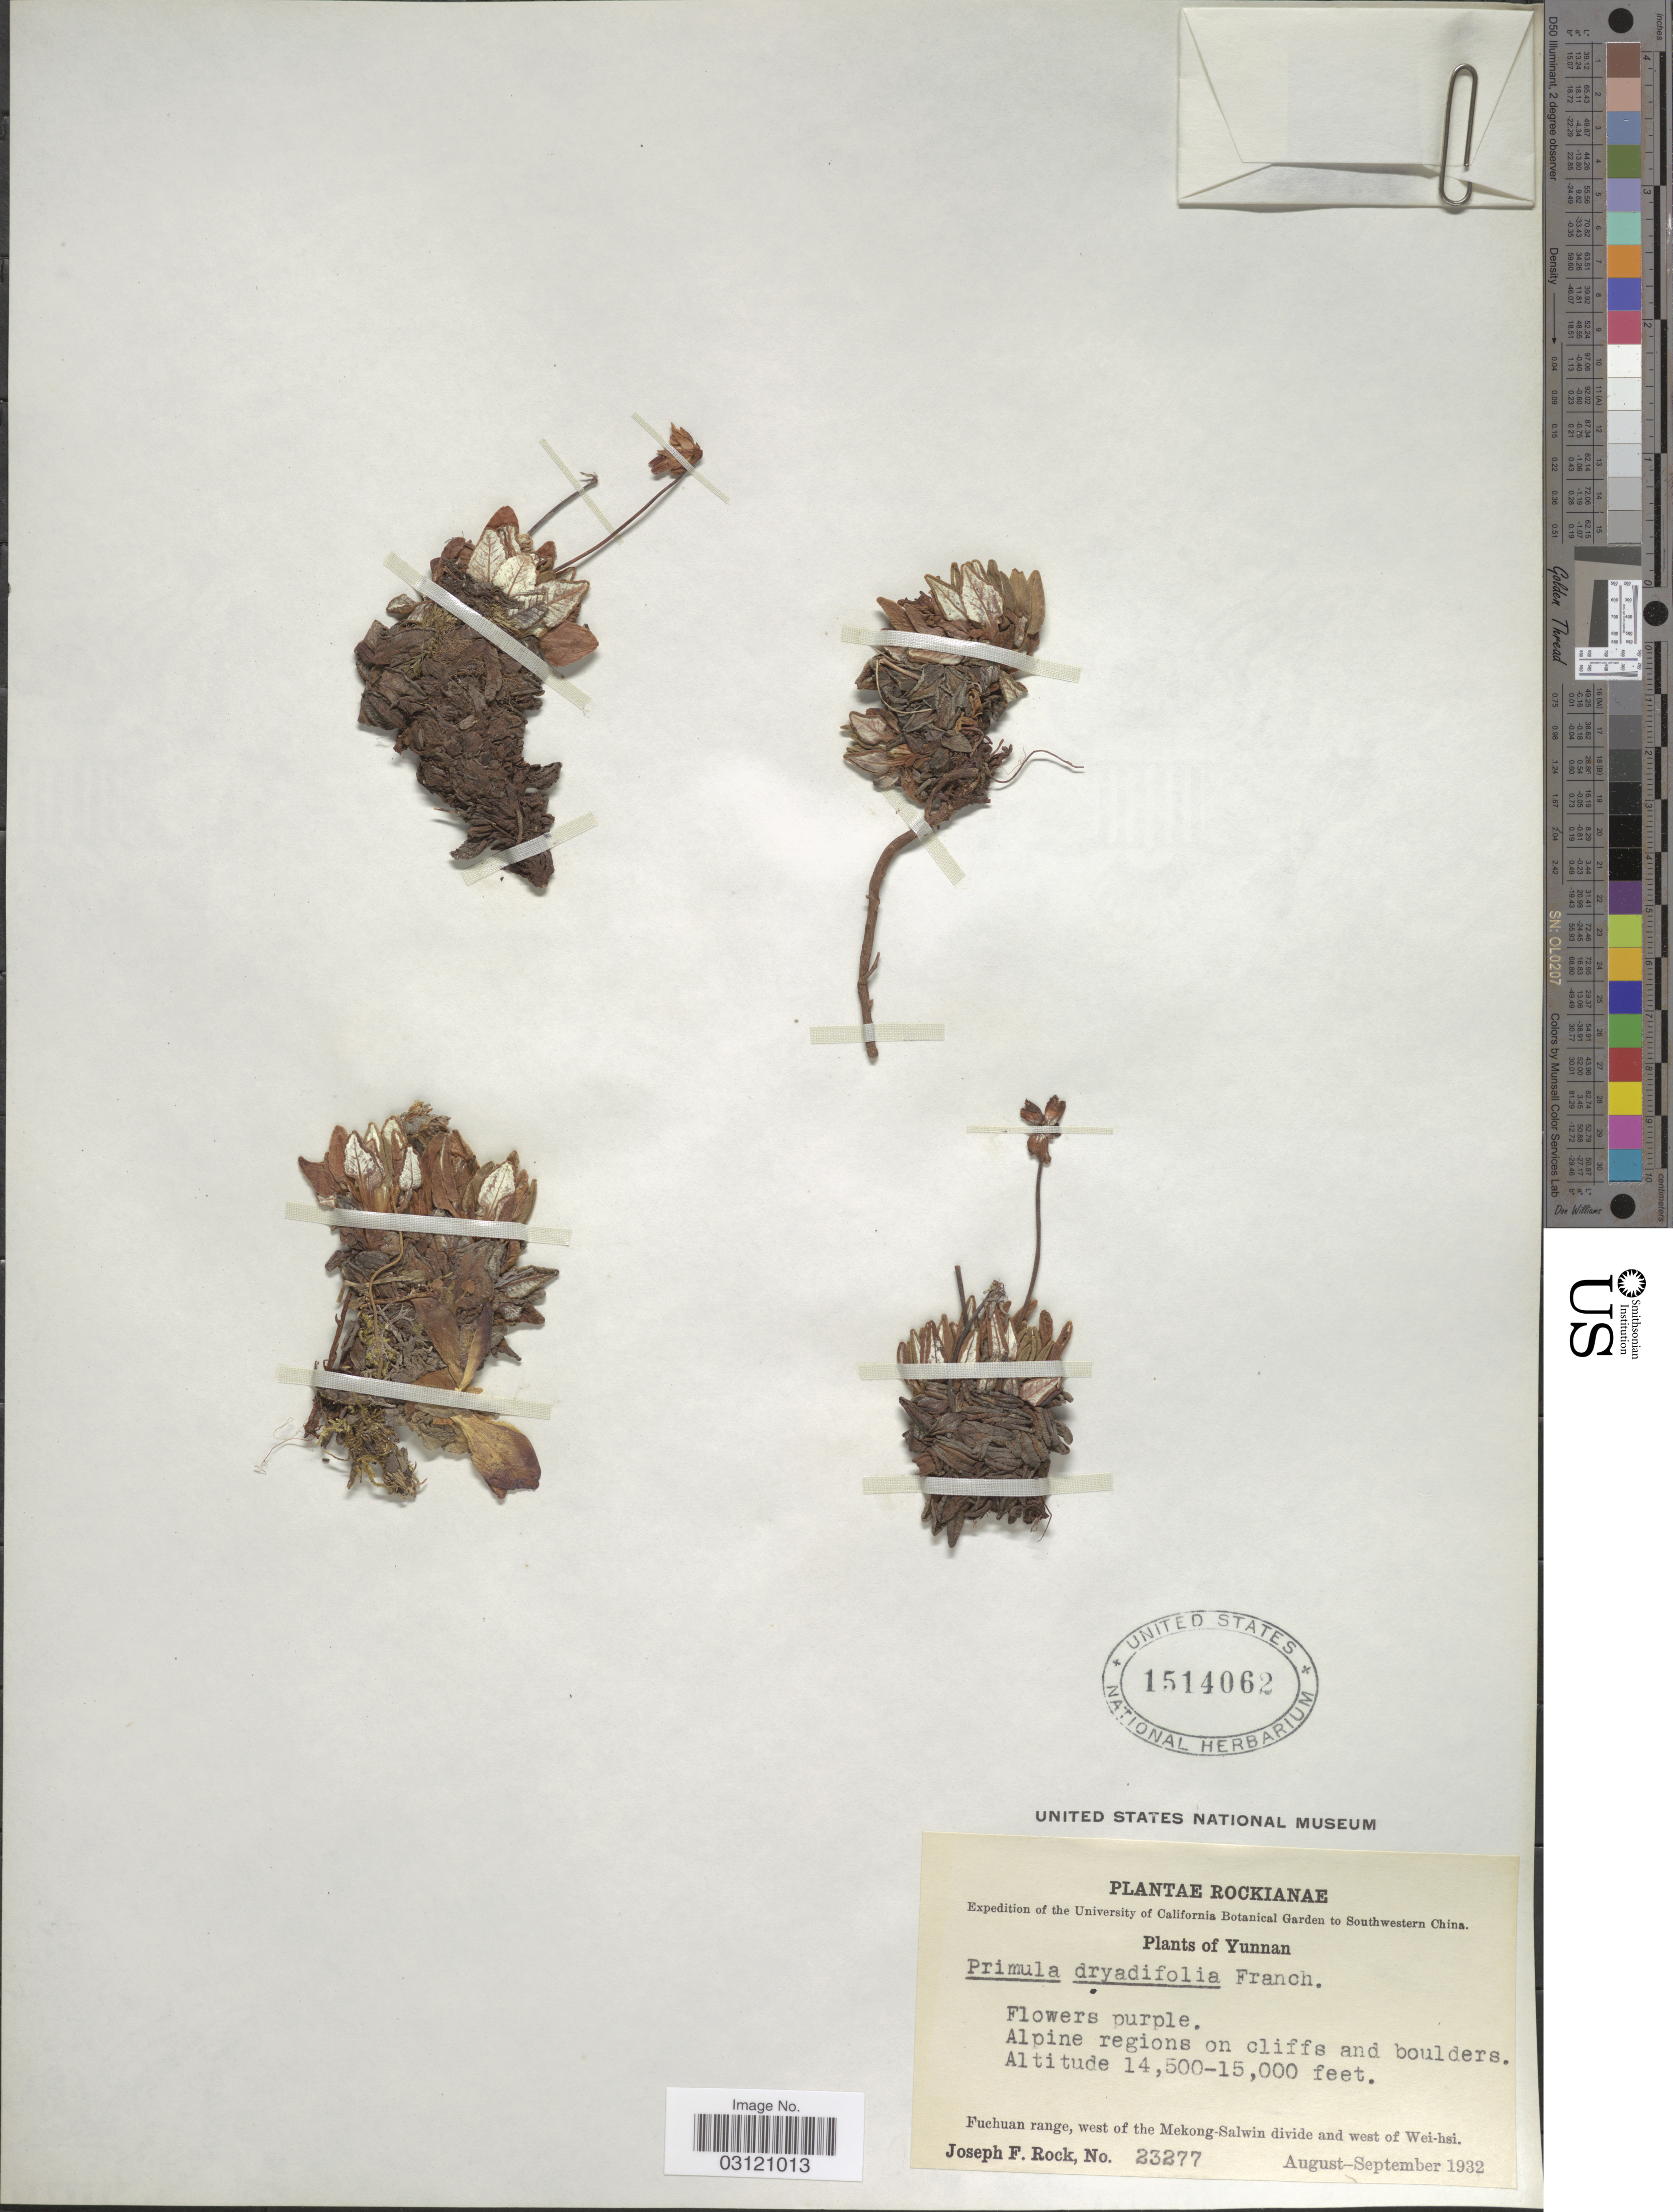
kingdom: Plantae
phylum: Tracheophyta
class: Magnoliopsida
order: Ericales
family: Primulaceae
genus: Primula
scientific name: Primula dryadifolia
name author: Franch.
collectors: J. F. Rock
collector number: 23277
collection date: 1932-08/1932-09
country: China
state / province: Yunnan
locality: Southwestern China. Fuchuan range, west of the Mekong-Salwin divide and west of Wei-hsi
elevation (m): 4420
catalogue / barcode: US 1514062